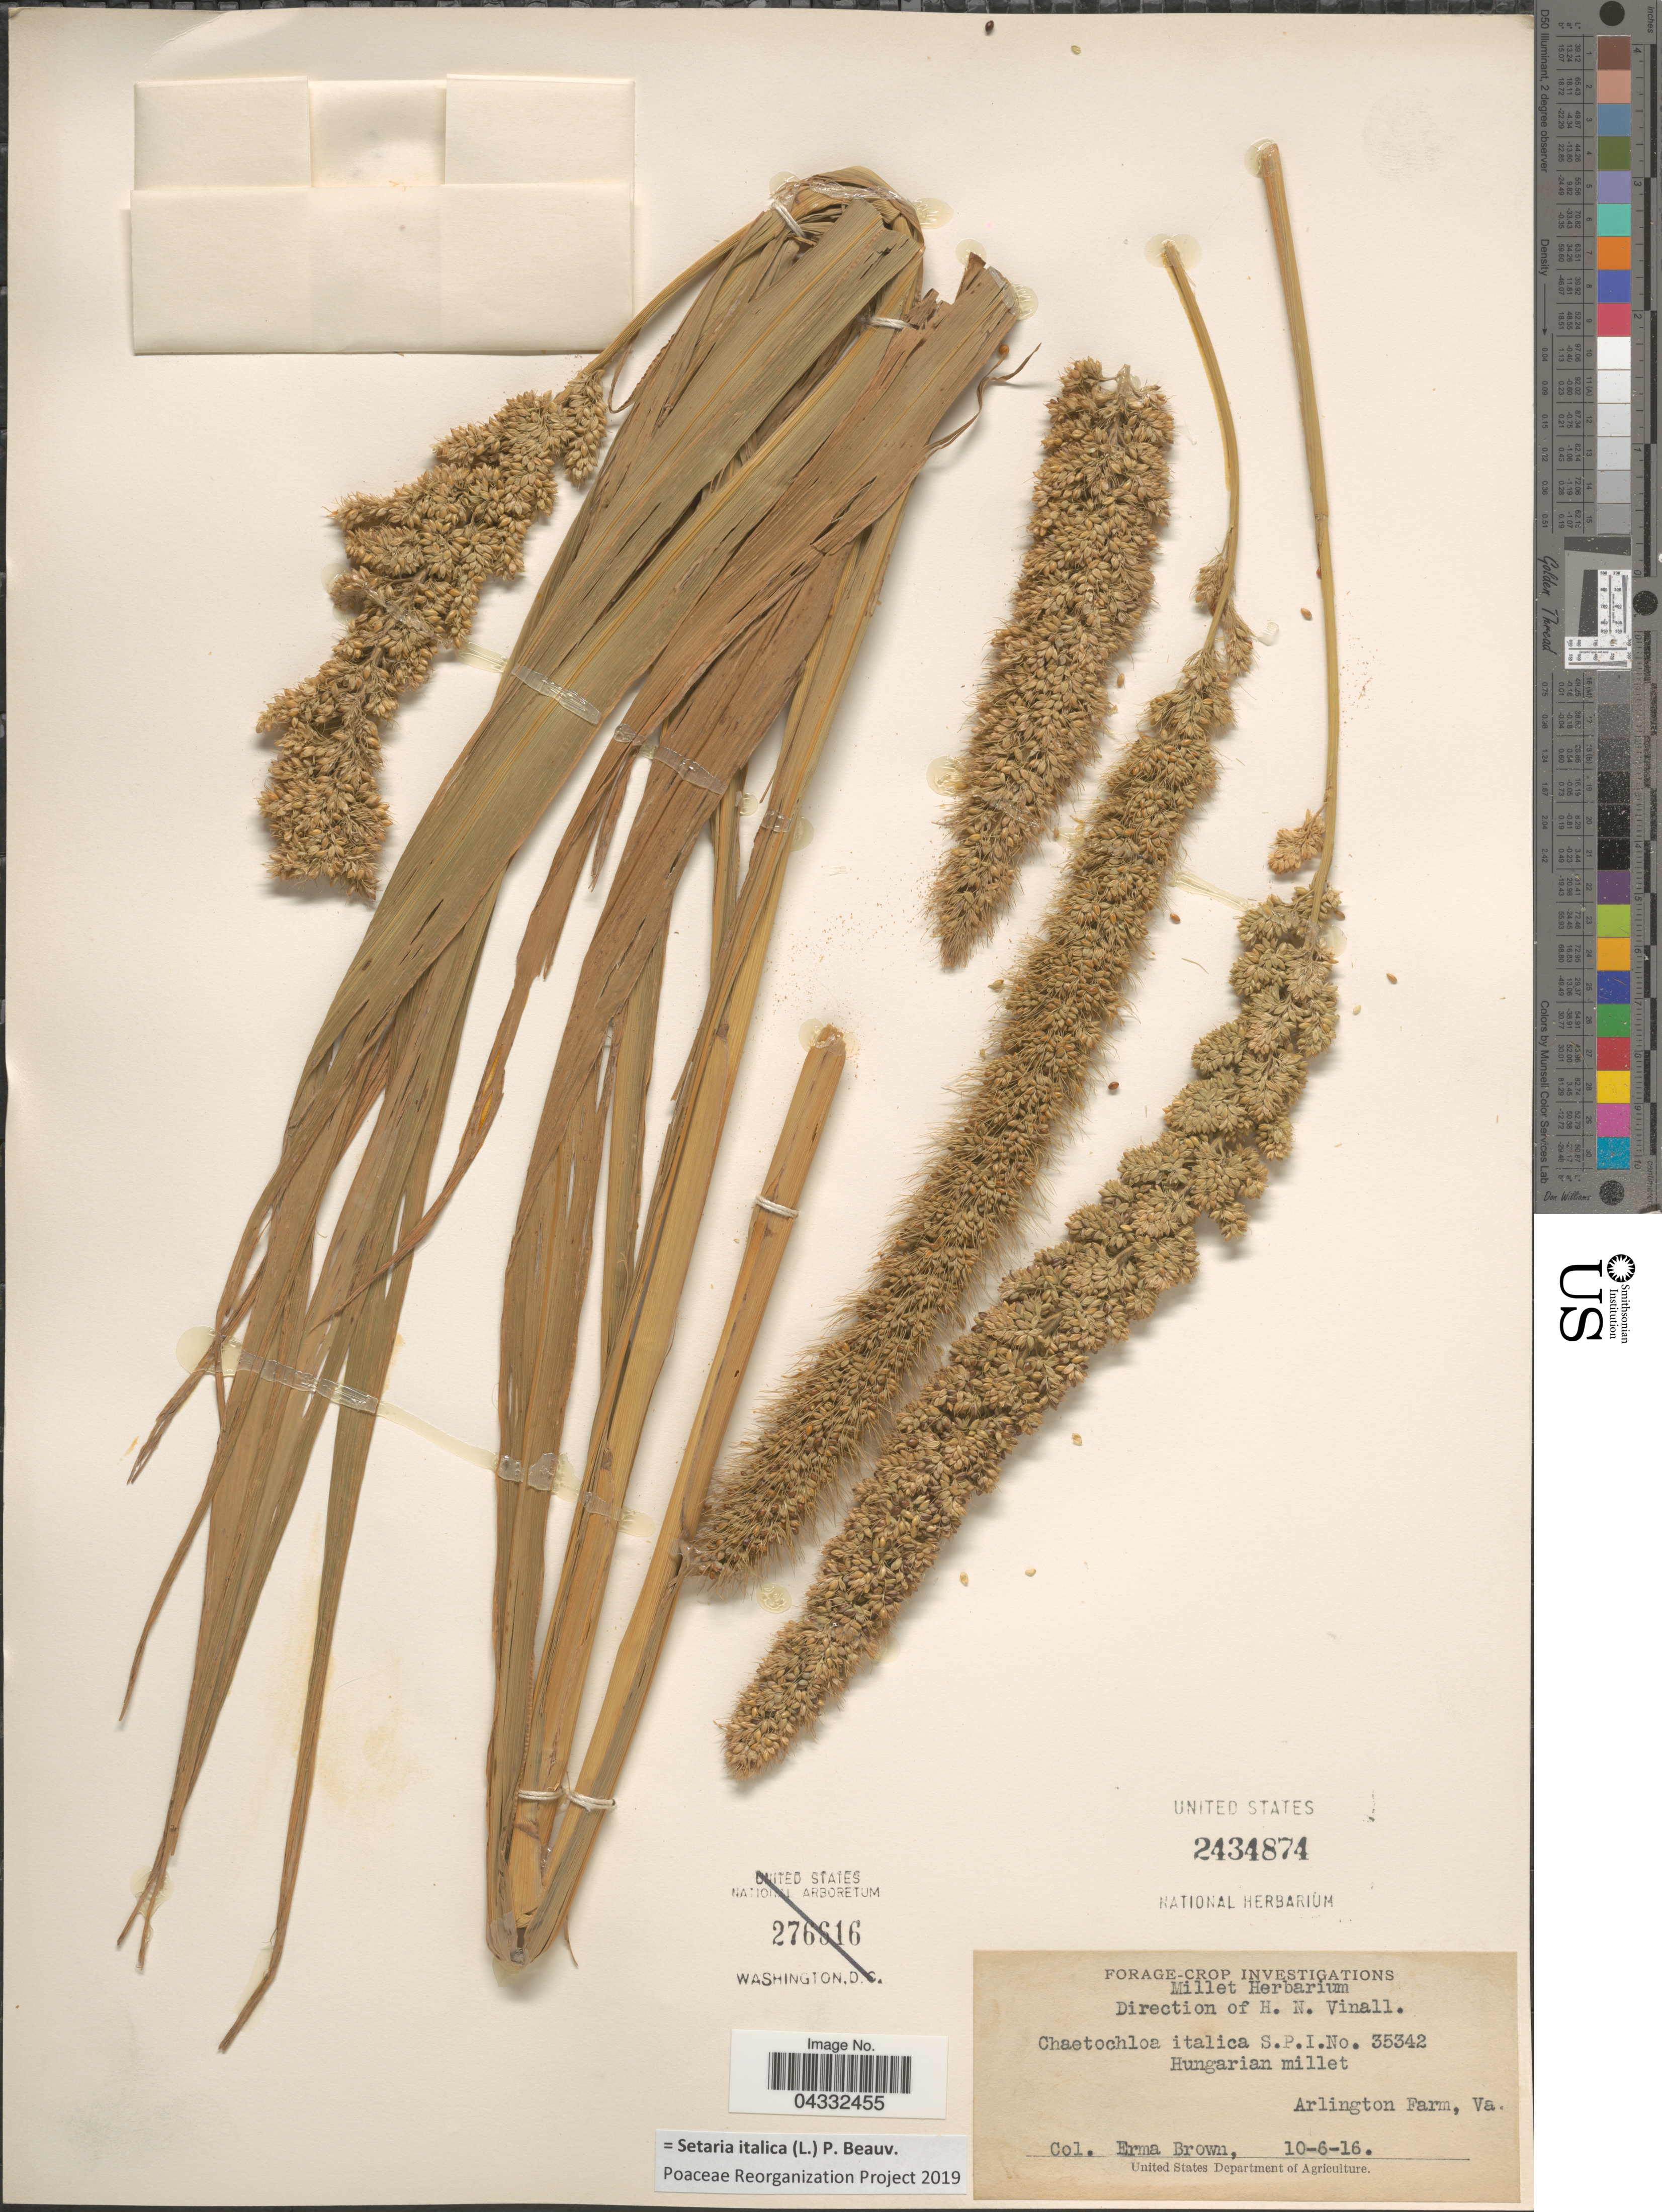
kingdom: Plantae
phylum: Tracheophyta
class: Liliopsida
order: Poales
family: Poaceae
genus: Setaria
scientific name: Setaria italica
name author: (L.) P. Beauv.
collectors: E. Brown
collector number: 35342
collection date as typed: Transcribed d/m/y: 6/10/16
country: United States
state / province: Virginia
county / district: Arlington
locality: Arlington Farm.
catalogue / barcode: US 2434874